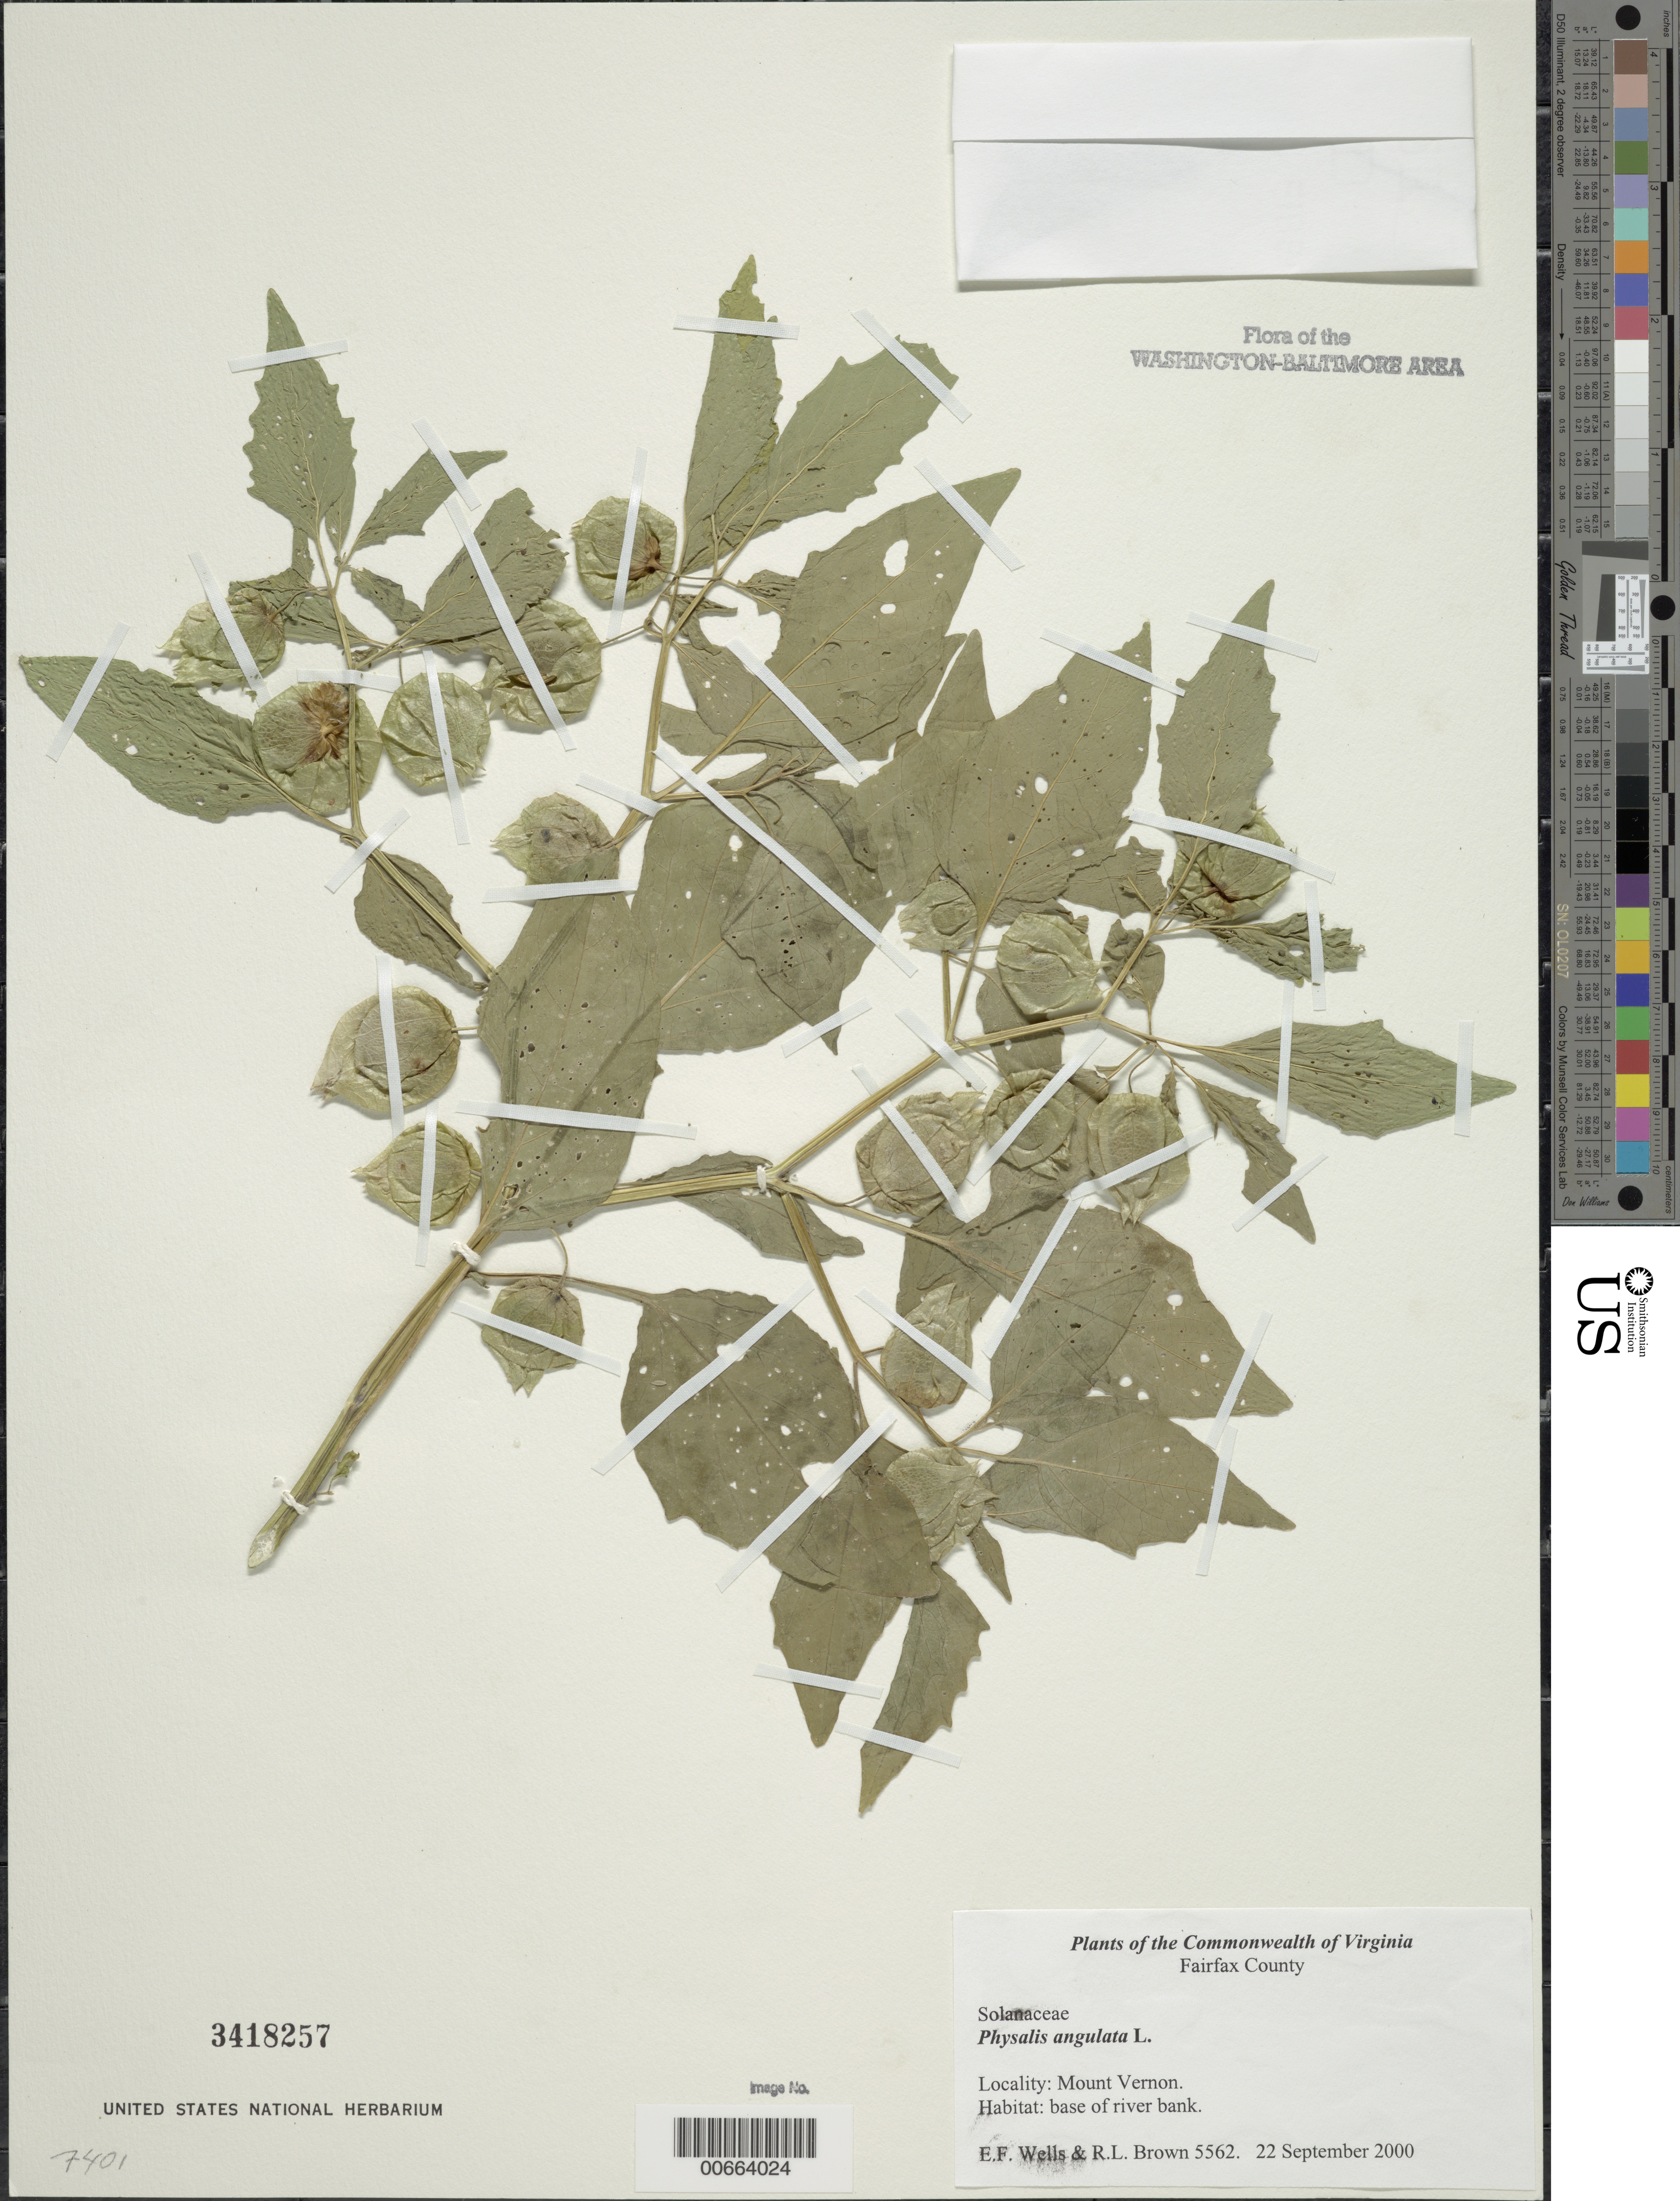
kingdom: Plantae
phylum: Tracheophyta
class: Magnoliopsida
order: Solanales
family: Solanaceae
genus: Physalis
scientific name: Physalis angulata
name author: L.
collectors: E. F. Wells & R. L. Brown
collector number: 5562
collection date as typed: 22 Sep 2000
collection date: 2000-09-22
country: United States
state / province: Virginia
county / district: Fairfax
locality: Mount Vernon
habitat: Base of river bank.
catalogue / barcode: US 3418257